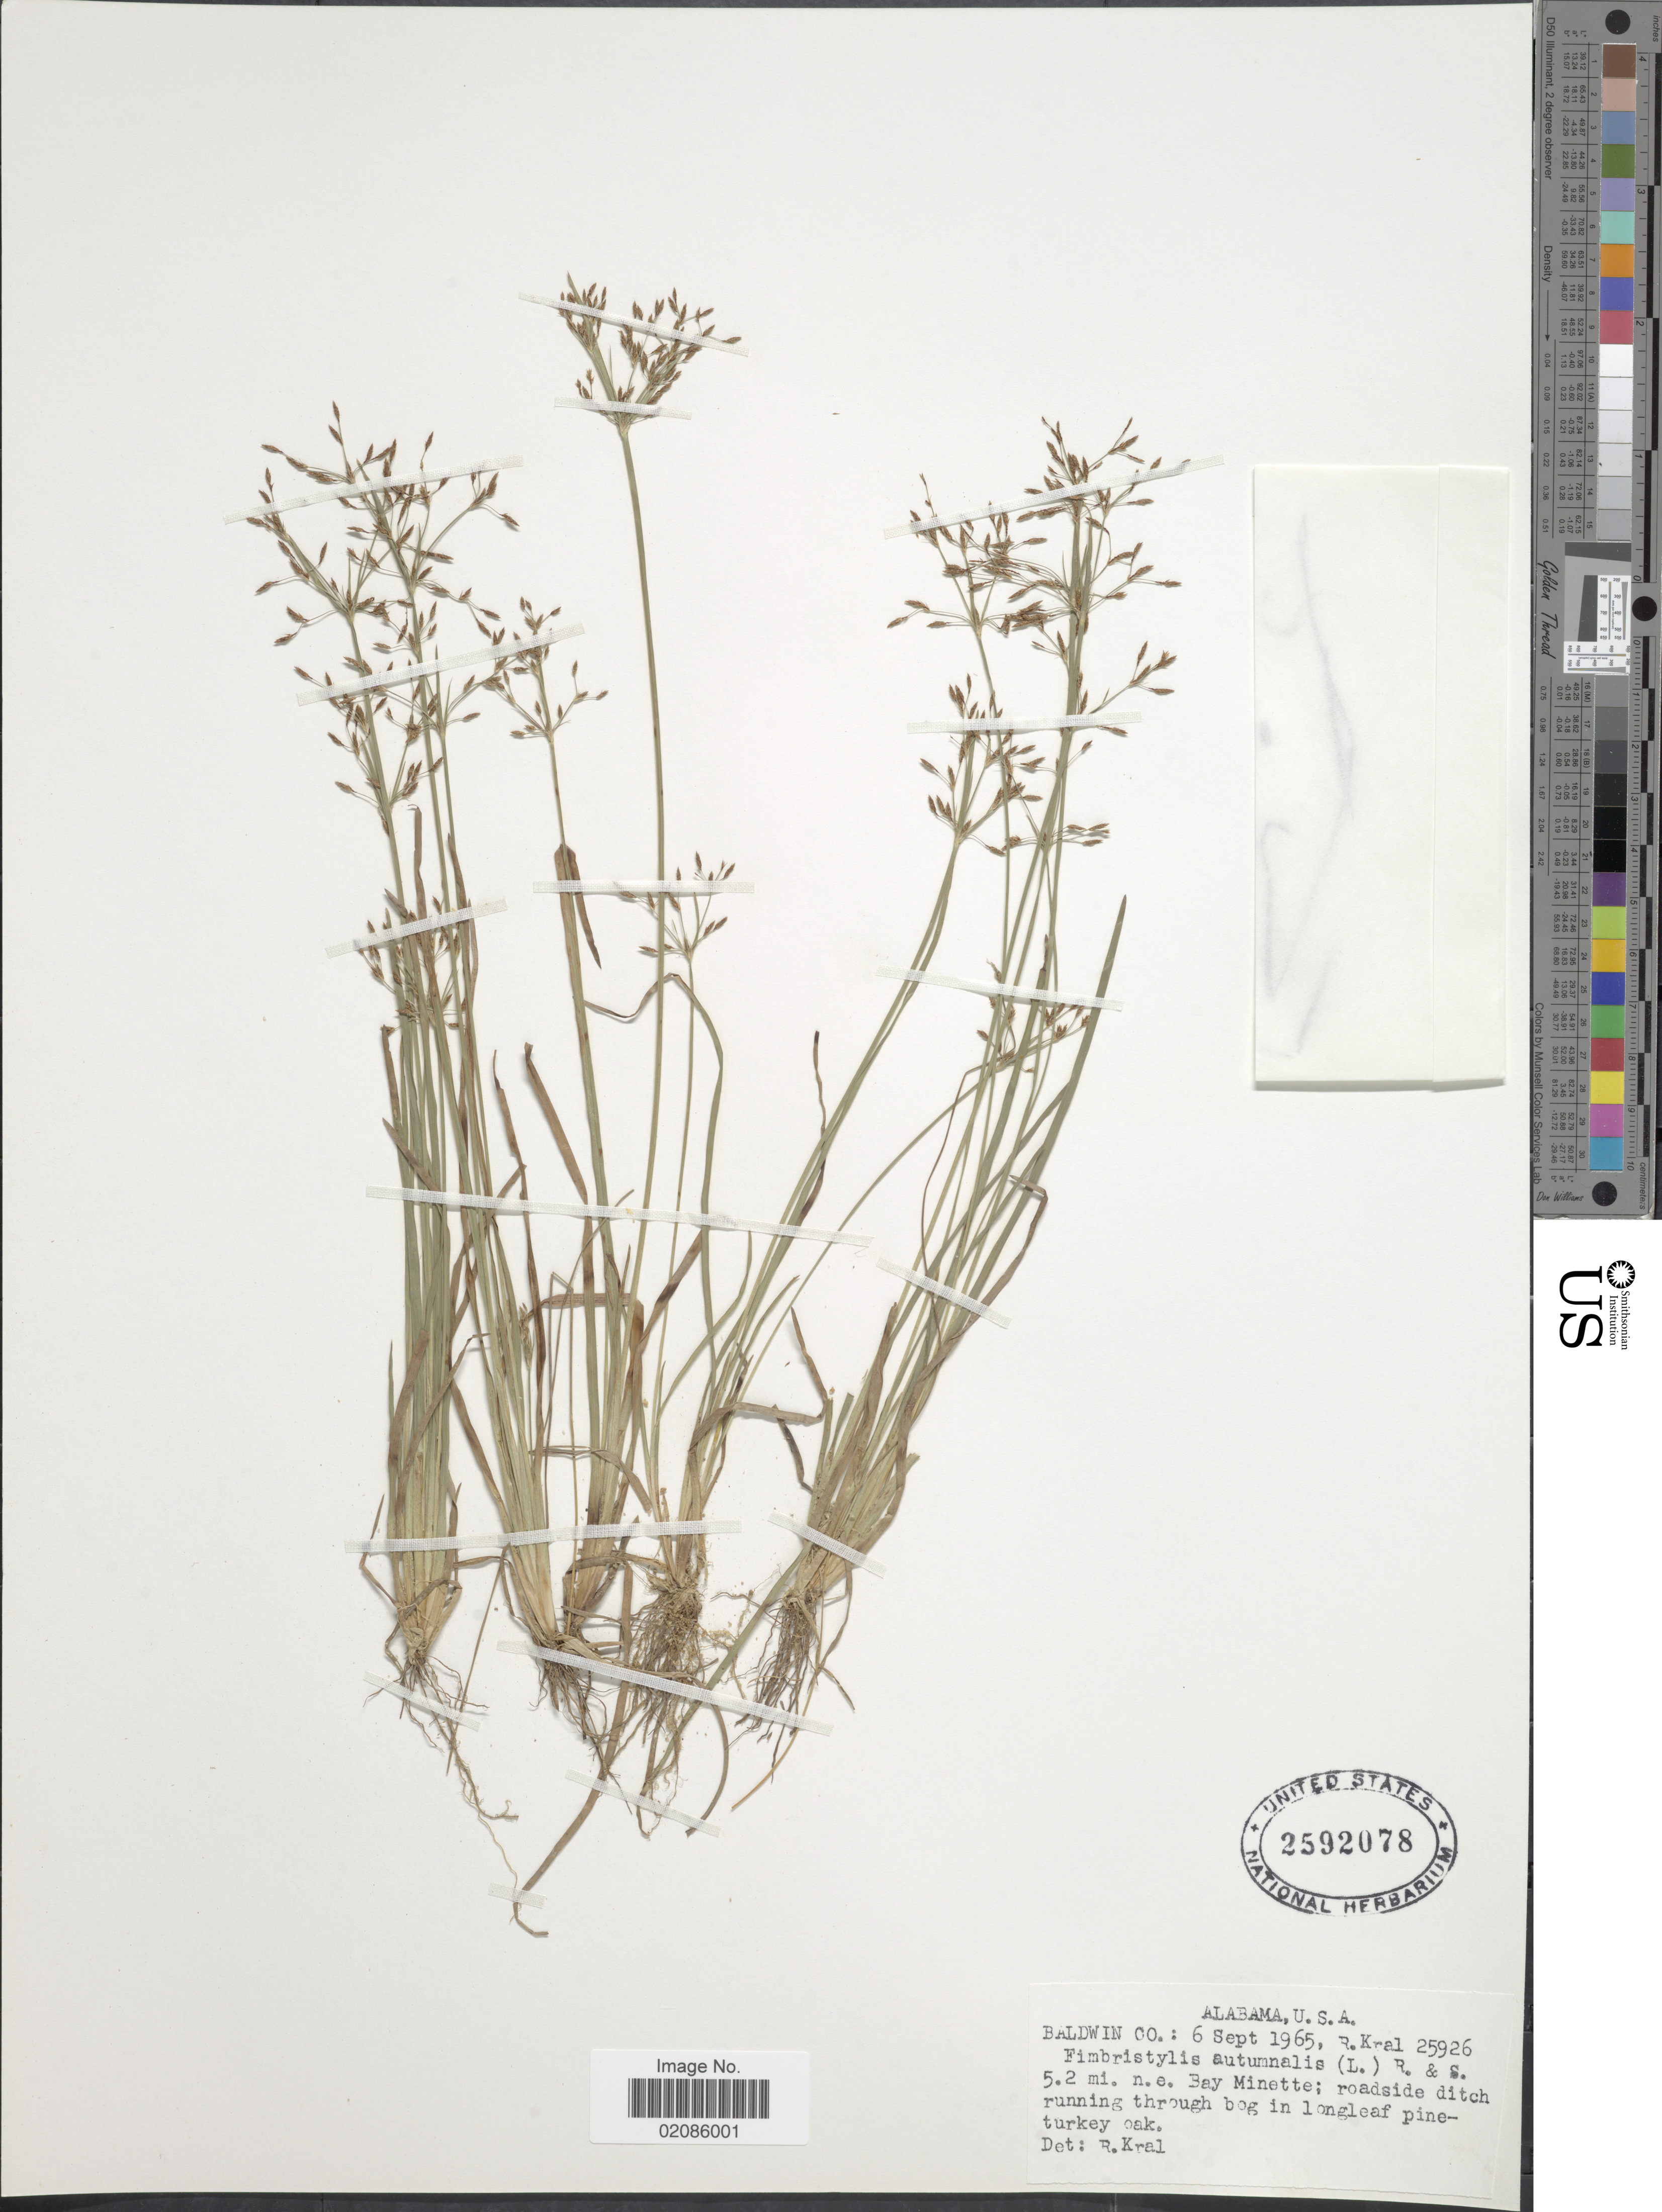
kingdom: Plantae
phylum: Tracheophyta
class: Liliopsida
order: Poales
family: Cyperaceae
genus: Fimbristylis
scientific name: Fimbristylis autumnalis (L.) Roem. & Schult.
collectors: R. Kral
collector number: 25926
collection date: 1965-09-06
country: United States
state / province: Alabama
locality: Baldwin Co. 5.2 mi. n.e. Bay Minette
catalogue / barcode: US 2592078